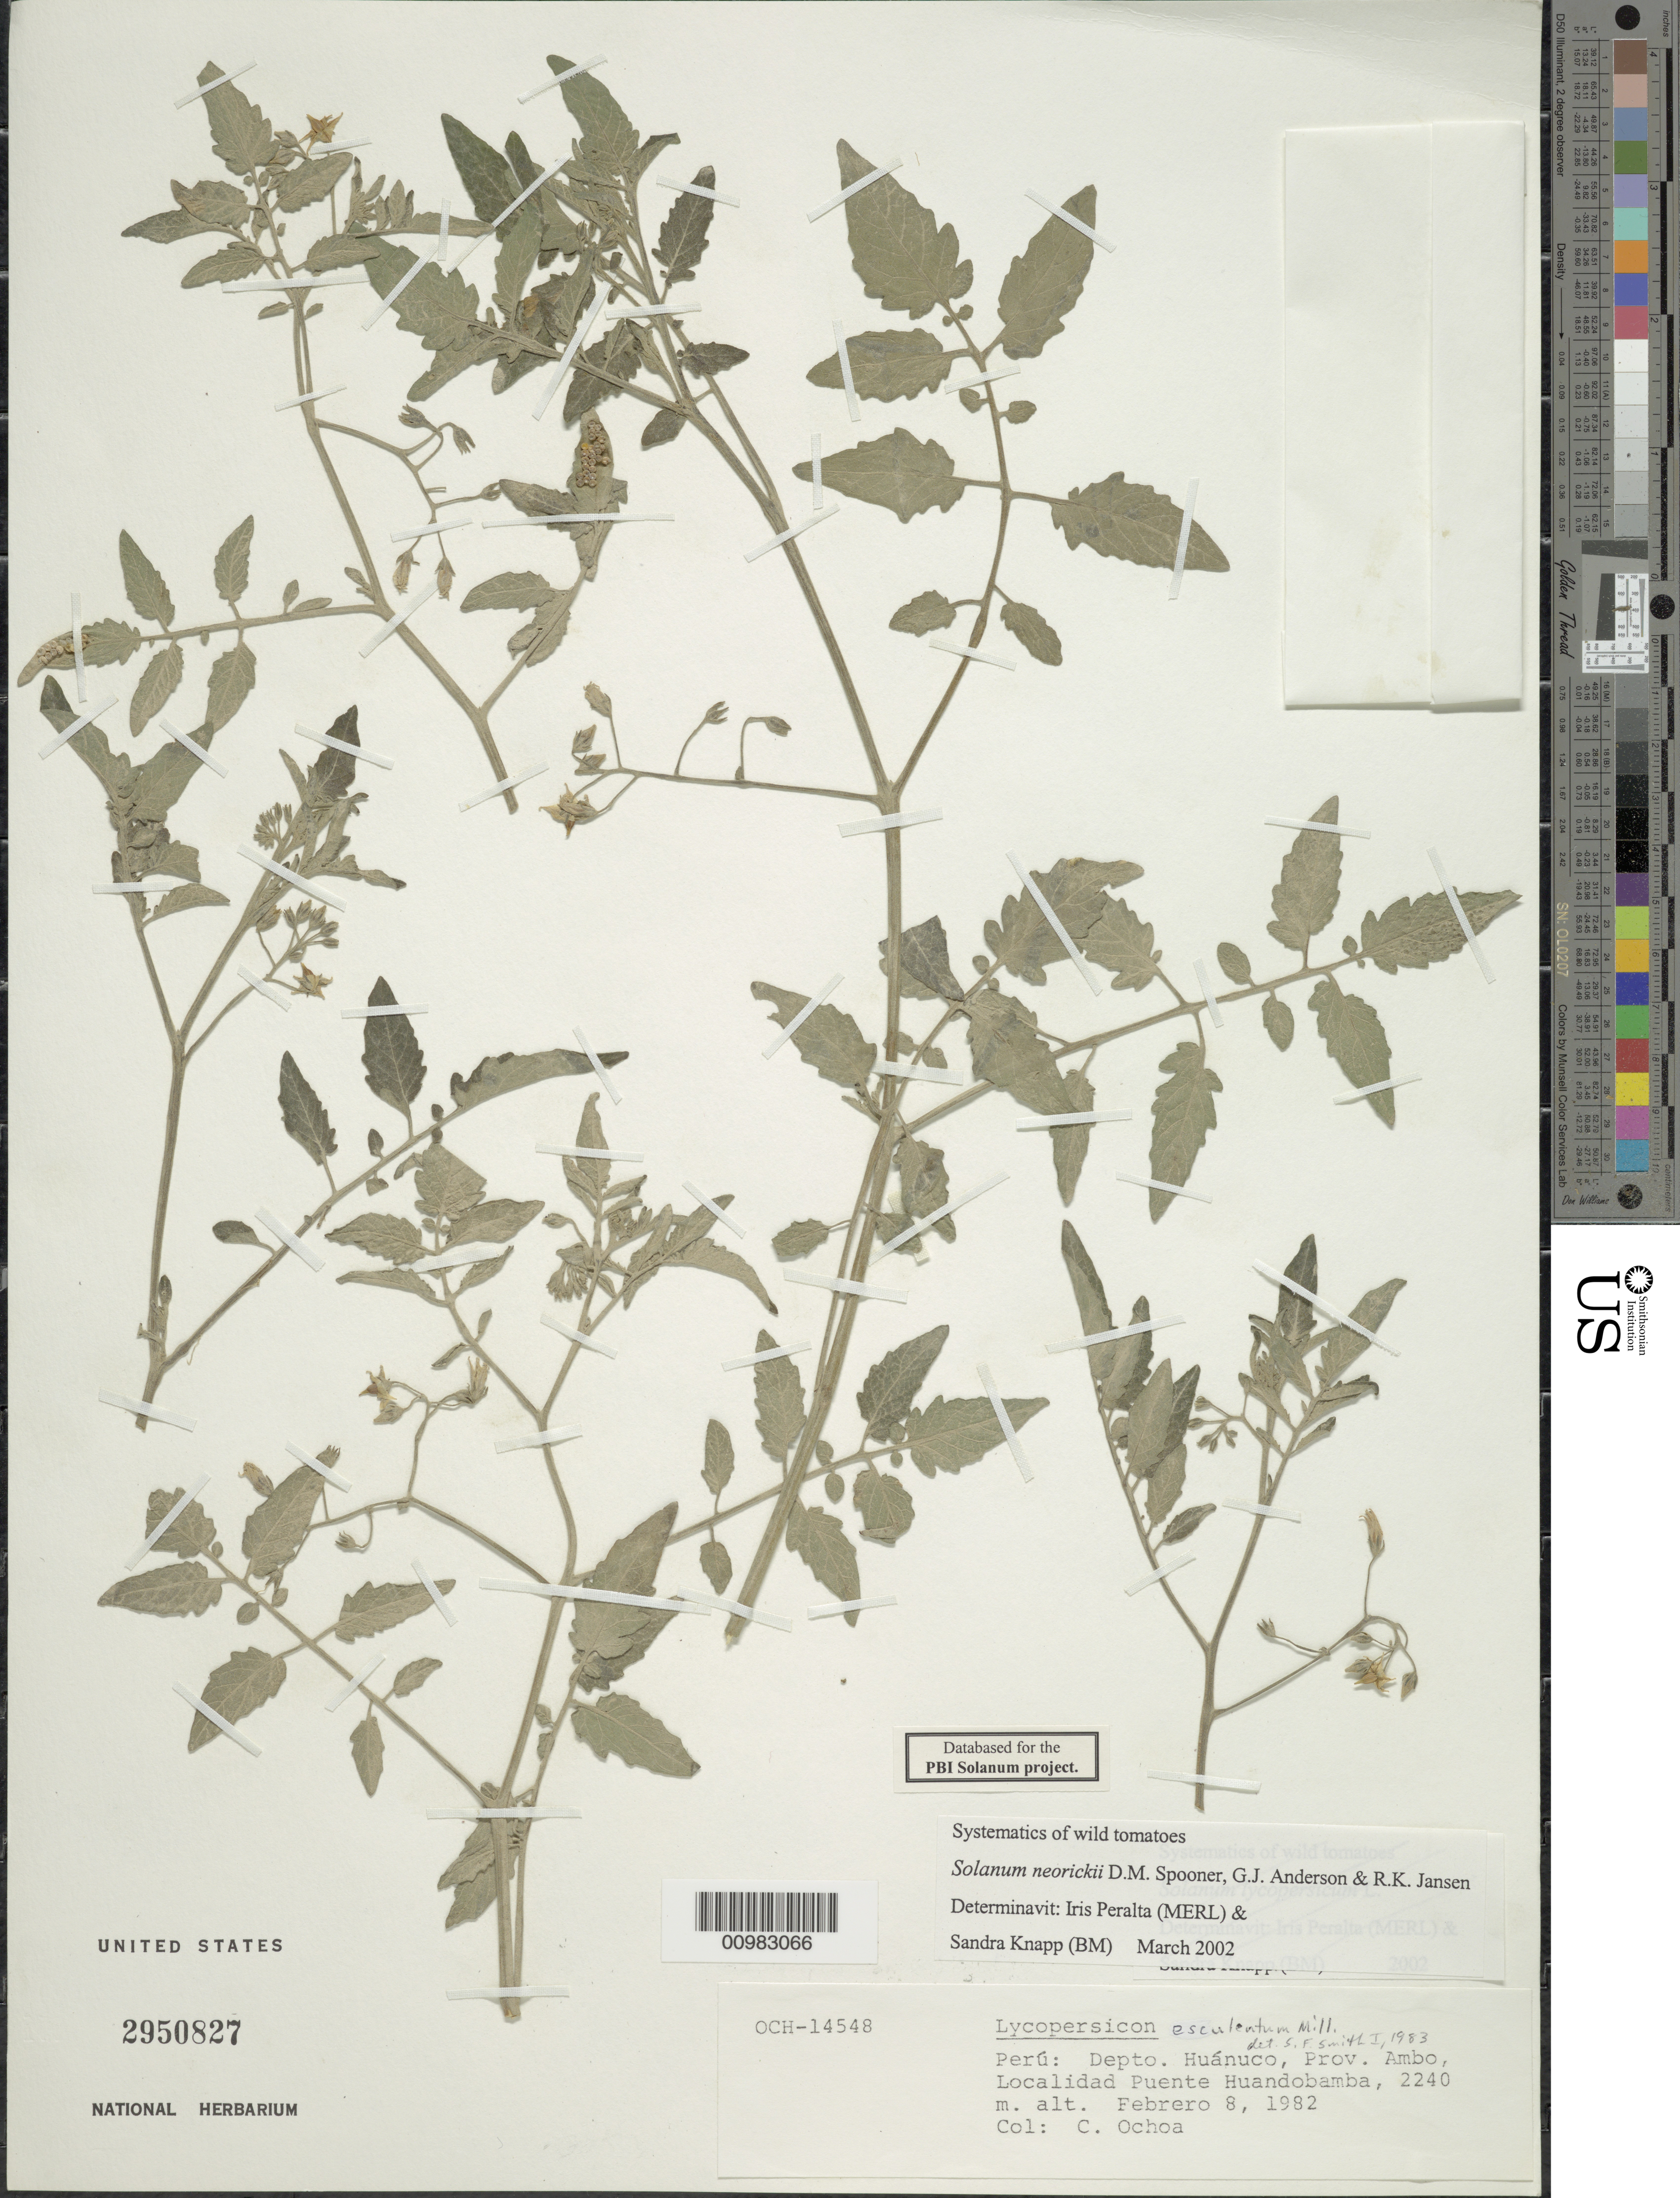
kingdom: Plantae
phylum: Tracheophyta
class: Magnoliopsida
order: Solanales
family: Solanaceae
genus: Solanum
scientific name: Solanum neorickii D.M. Spooner, G.J. Anderson & R.K. Jansen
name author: D.M. Spooner et al.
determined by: Peralta, Iris E.; Knapp, S. D.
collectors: C. M. Ochoa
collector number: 14548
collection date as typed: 8 Feb 1982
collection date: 1982-02-08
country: Peru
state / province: Huánuco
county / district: Ambo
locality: Puente Huandobamba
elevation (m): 2240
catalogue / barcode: US 2950827